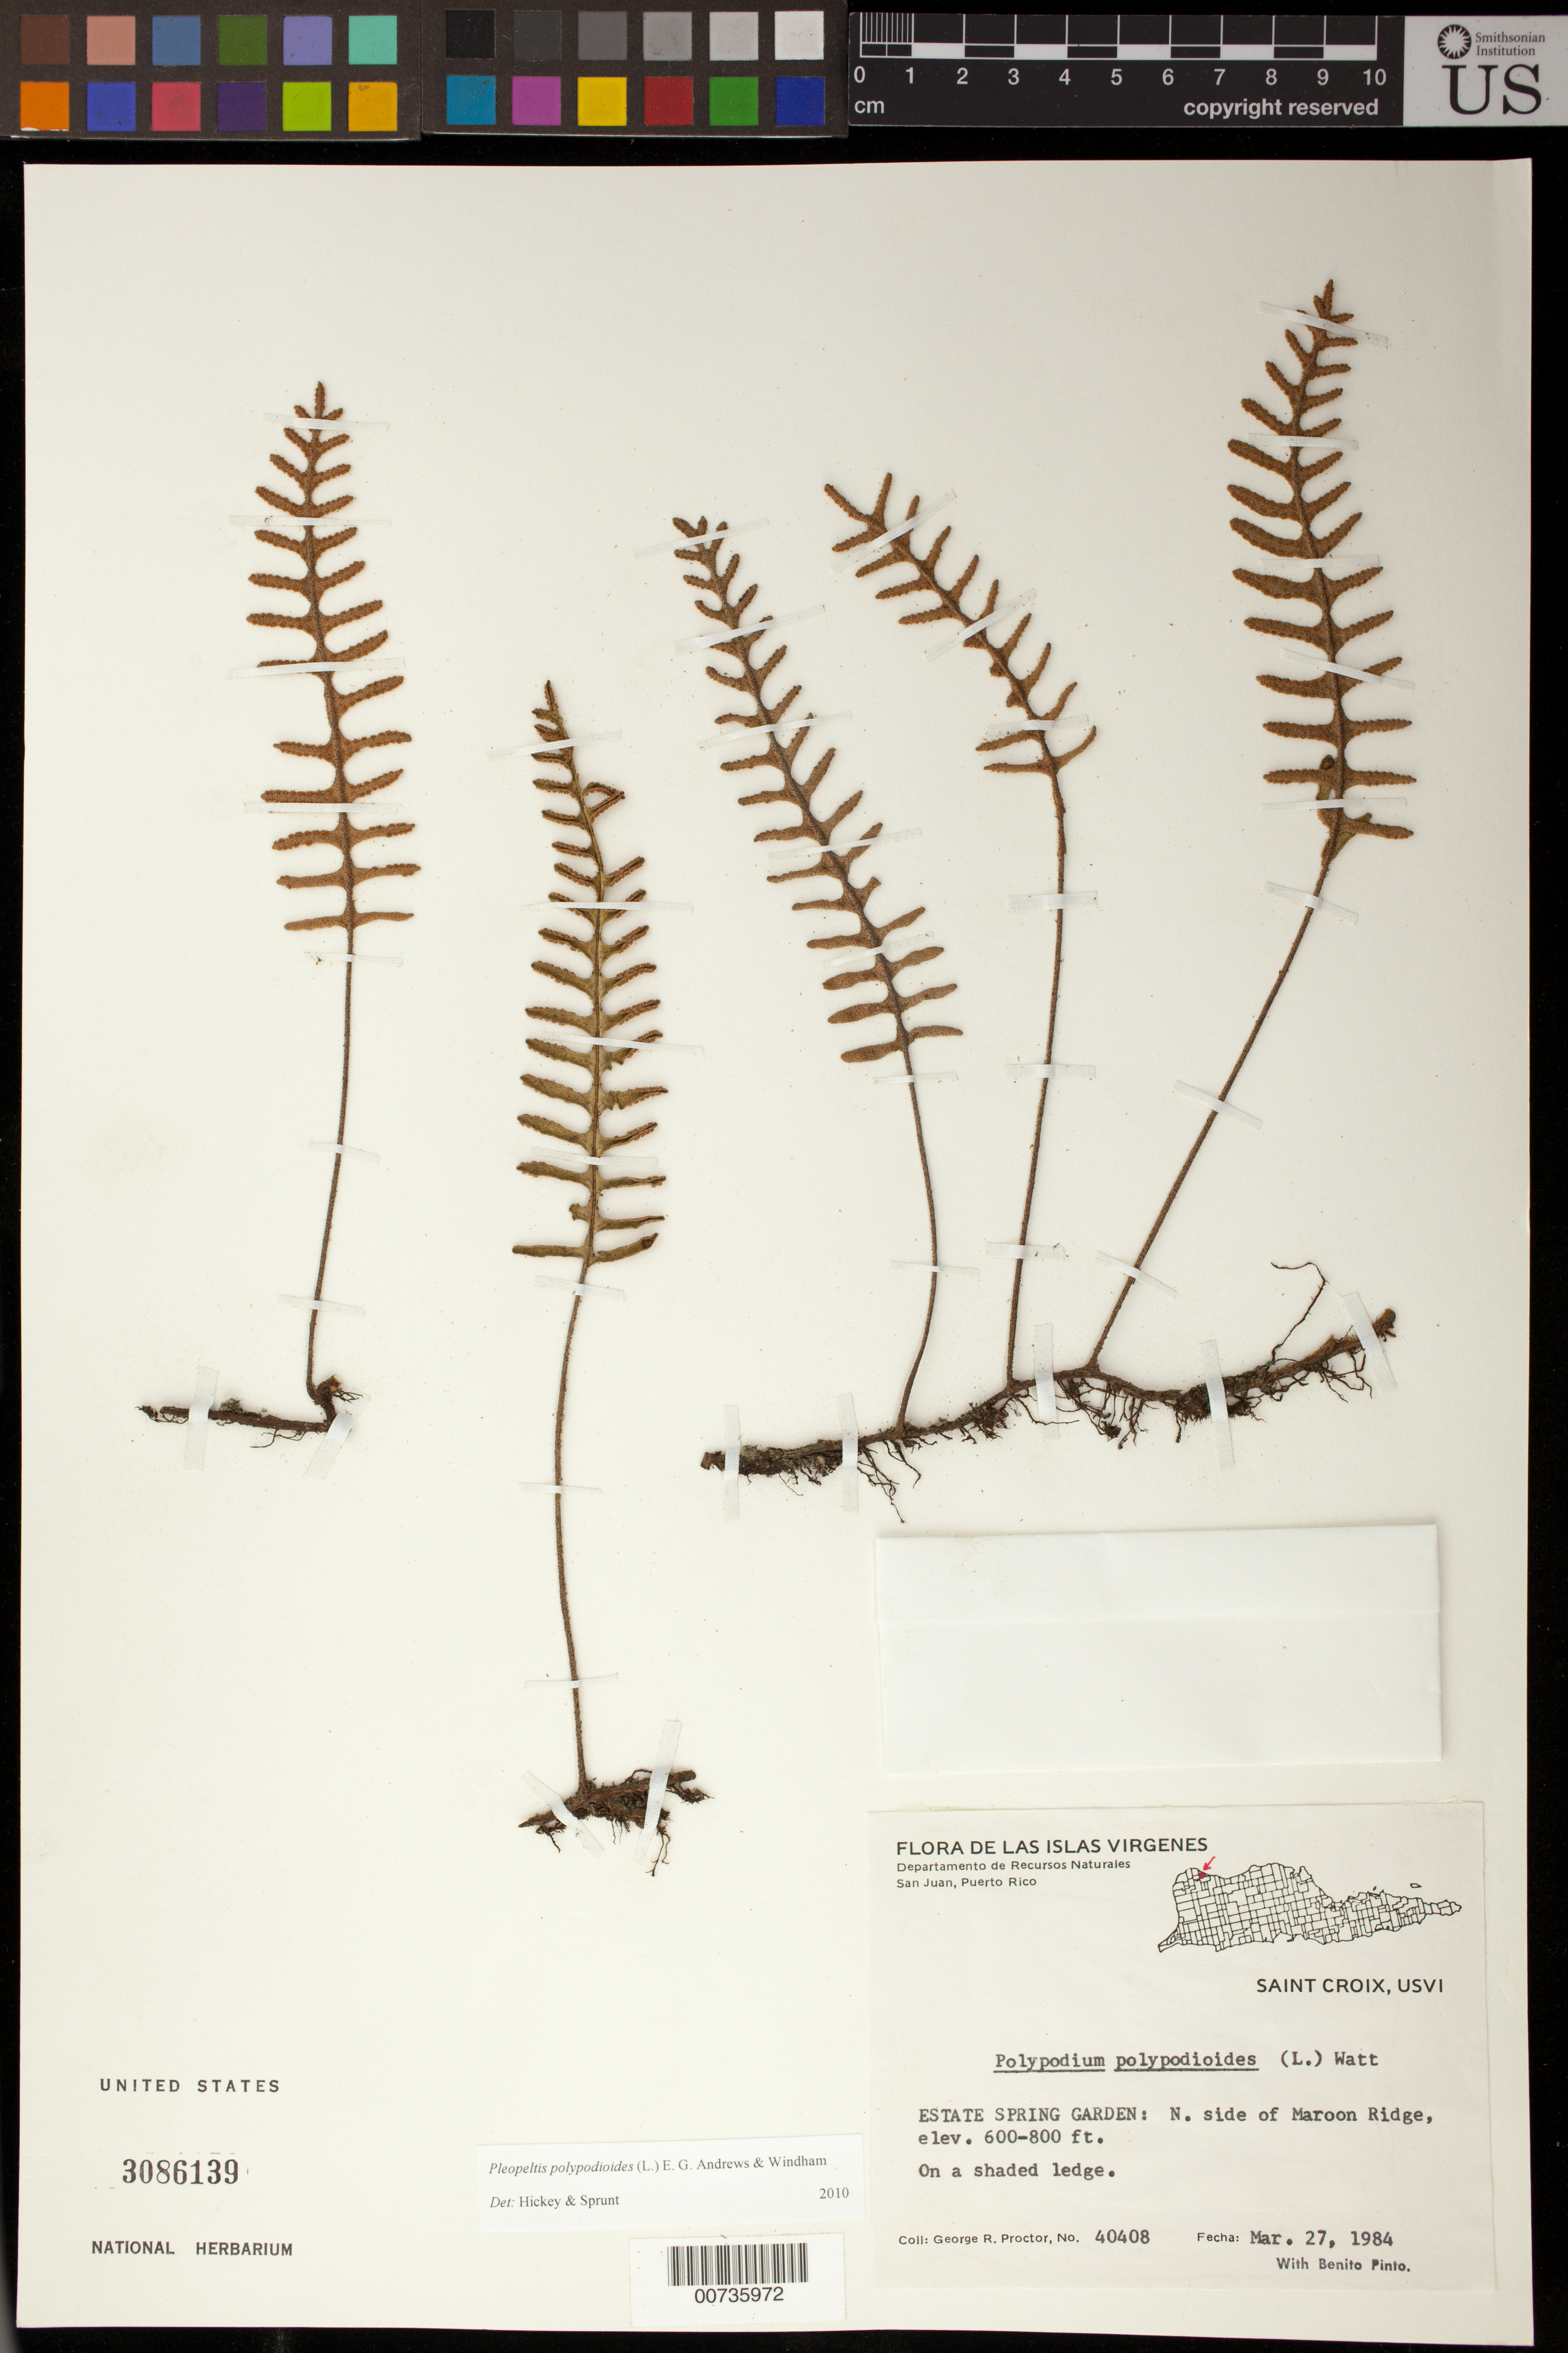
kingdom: Plantae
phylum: Tracheophyta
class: Polypodiopsida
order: Polypodiales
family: Polypodiaceae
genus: Pleopeltis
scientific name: Pleopeltis polypodioides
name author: (L.) E.G. Andrews & Windham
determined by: Hickey, R. J.; Sprunt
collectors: G. R. Proctor & B. Pinto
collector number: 40408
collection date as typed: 27 Mar 1984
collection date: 1984-03-27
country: U.S. Virgin Islands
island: St. Croix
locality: St. Croix, Estate Spring Garden: N side of Maroon Ridge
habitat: On a shaded ledge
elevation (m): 183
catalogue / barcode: US 3086139